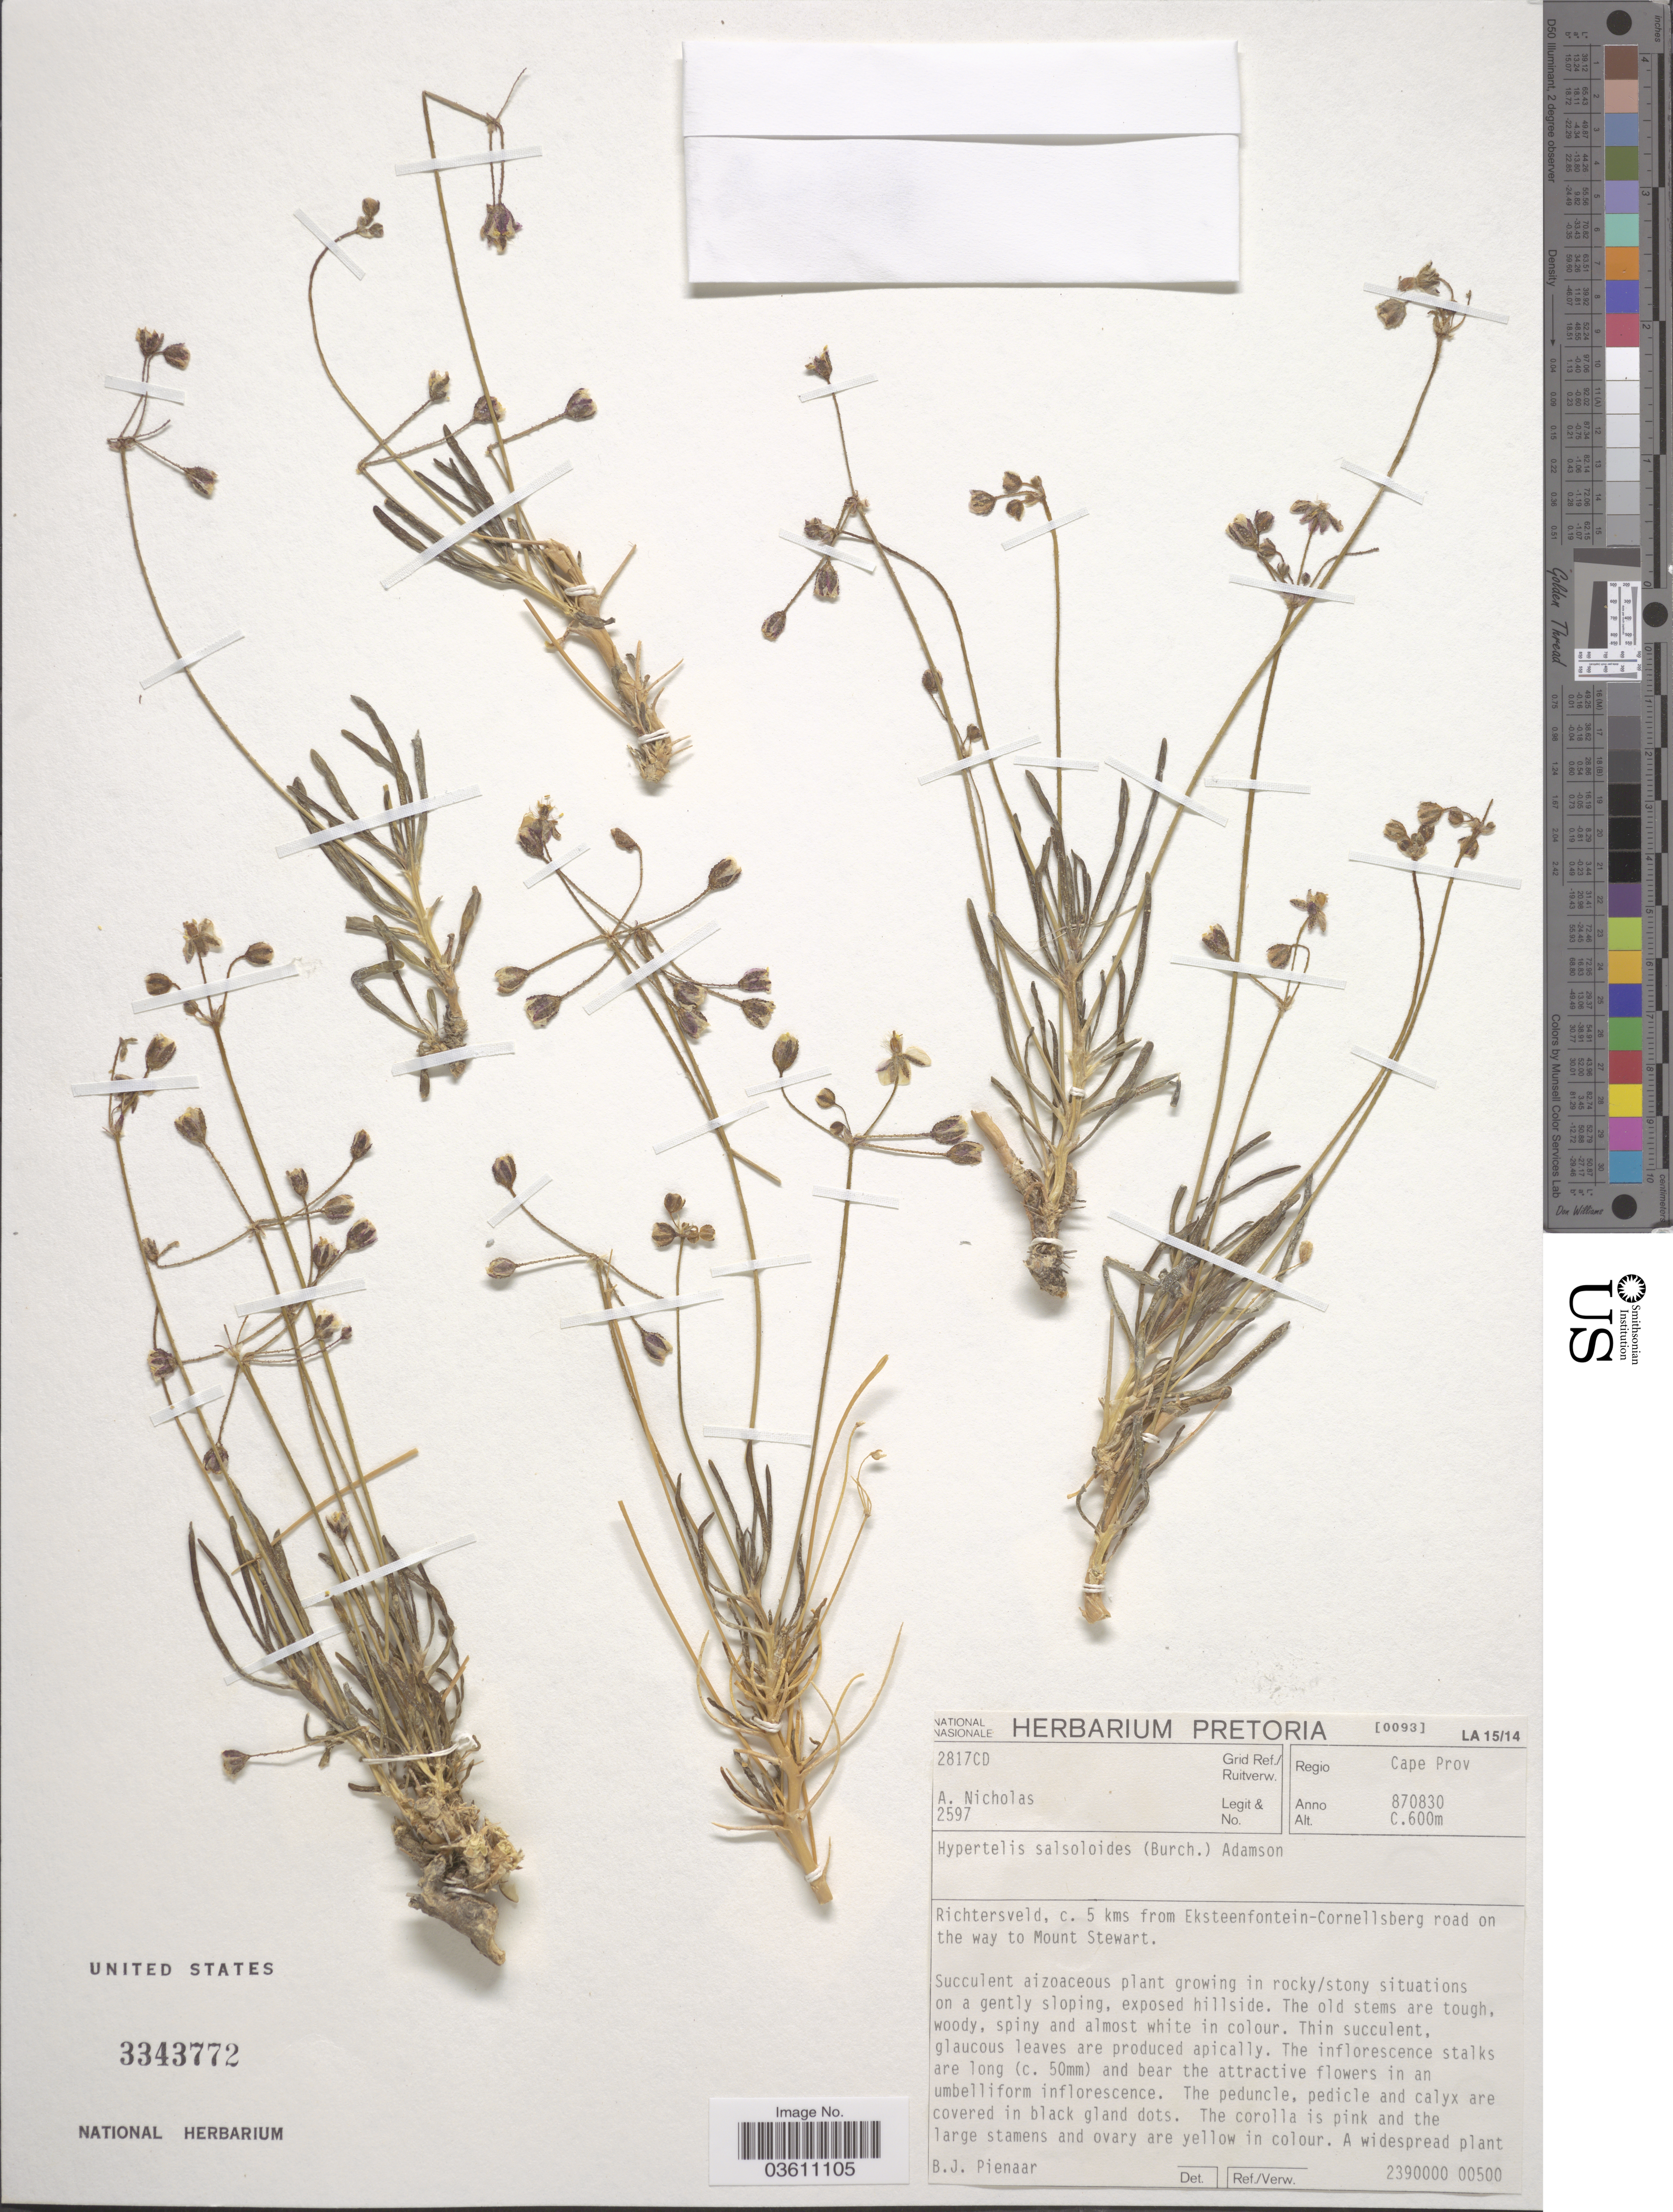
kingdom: Plantae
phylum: Tracheophyta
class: Magnoliopsida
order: Caryophyllales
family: Kewaceae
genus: Kewa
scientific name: Kewa salsoloides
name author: (Burch.) Christenh.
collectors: A. Nicholas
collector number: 2597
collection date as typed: Transcribed d/m/y: 30/8/87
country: South Africa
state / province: Northern Cape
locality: Grid Ref./ Ruitverw. 2817CD. Regio Cape Prov. Richtersveld, c. 5 kms from Eksteenfontein-Cornellsberg road on the way to Mount Stewart.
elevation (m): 600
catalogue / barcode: US 3343772